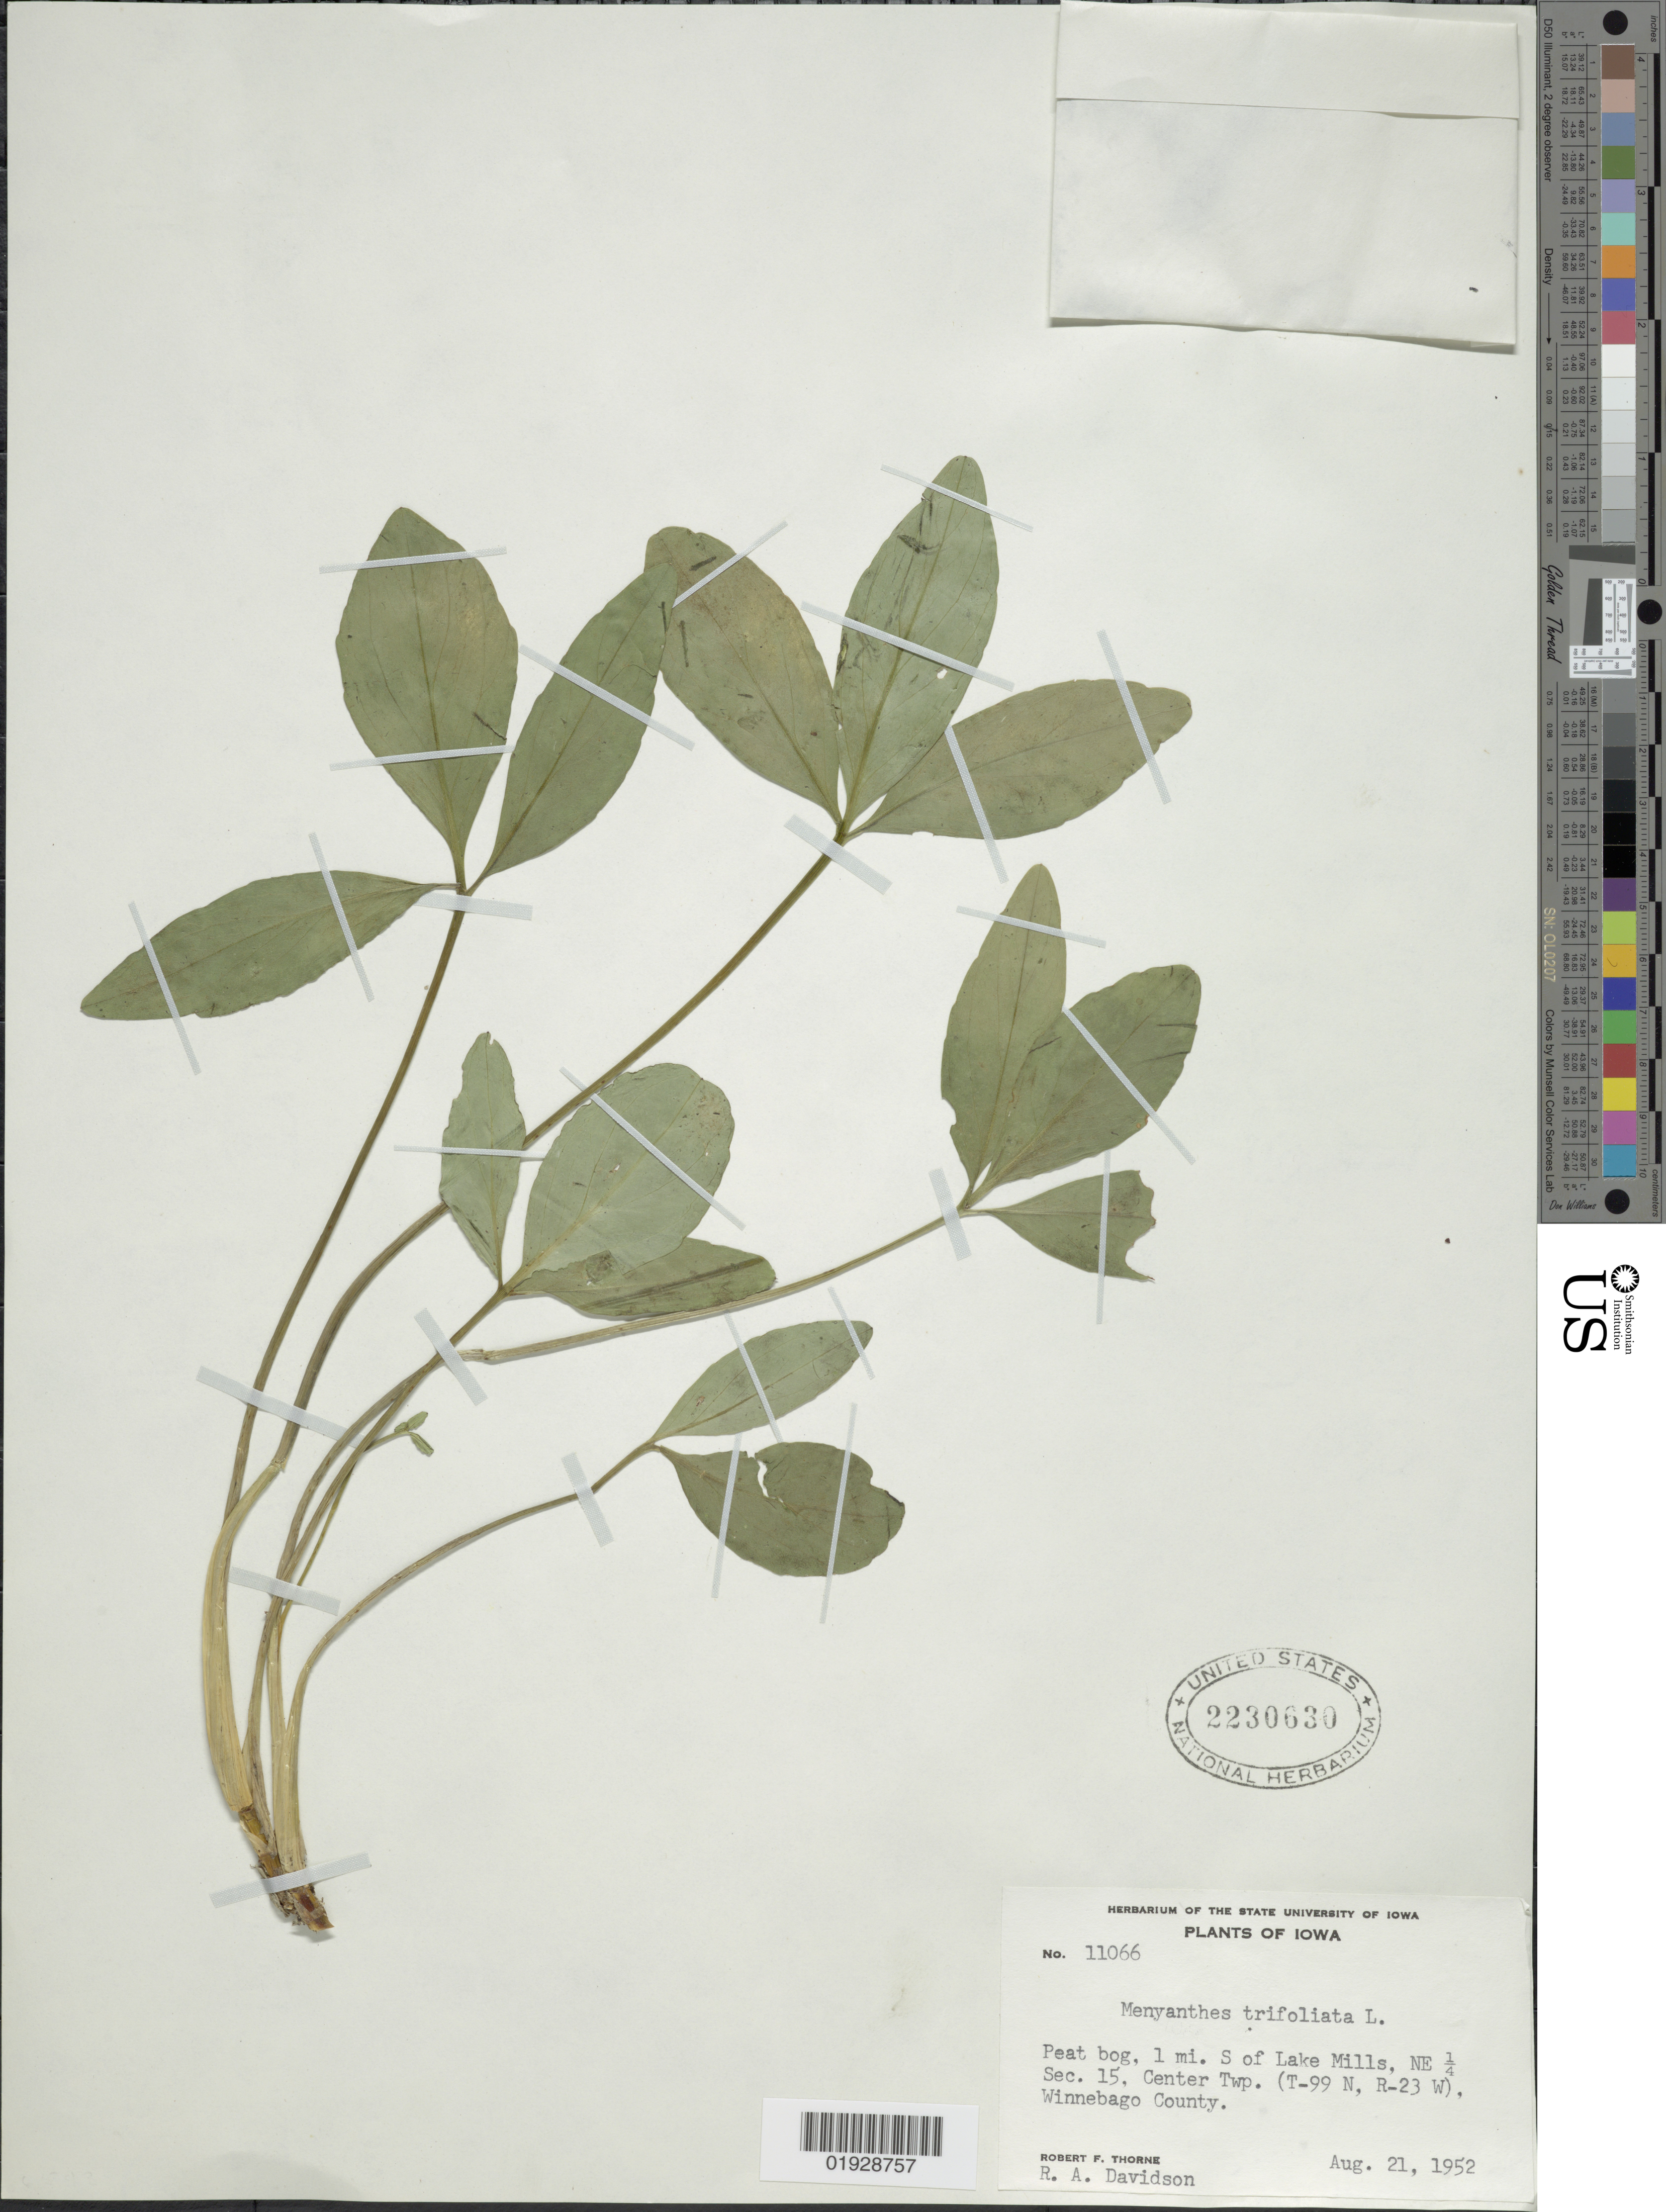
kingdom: Plantae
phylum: Tracheophyta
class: Magnoliopsida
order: Asterales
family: Menyanthaceae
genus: Menyanthes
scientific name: Menyanthes trifoliata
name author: L.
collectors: R. F. Thorne & R. A. Davidson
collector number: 11066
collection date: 1952-08-21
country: United States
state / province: Iowa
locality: Peat bog, 1 mi. S of Lake Mills, NE ¼ Sec. 15, Center Twp. (T-99 N, R-23 W), Winnebago County.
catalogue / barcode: US 2230630